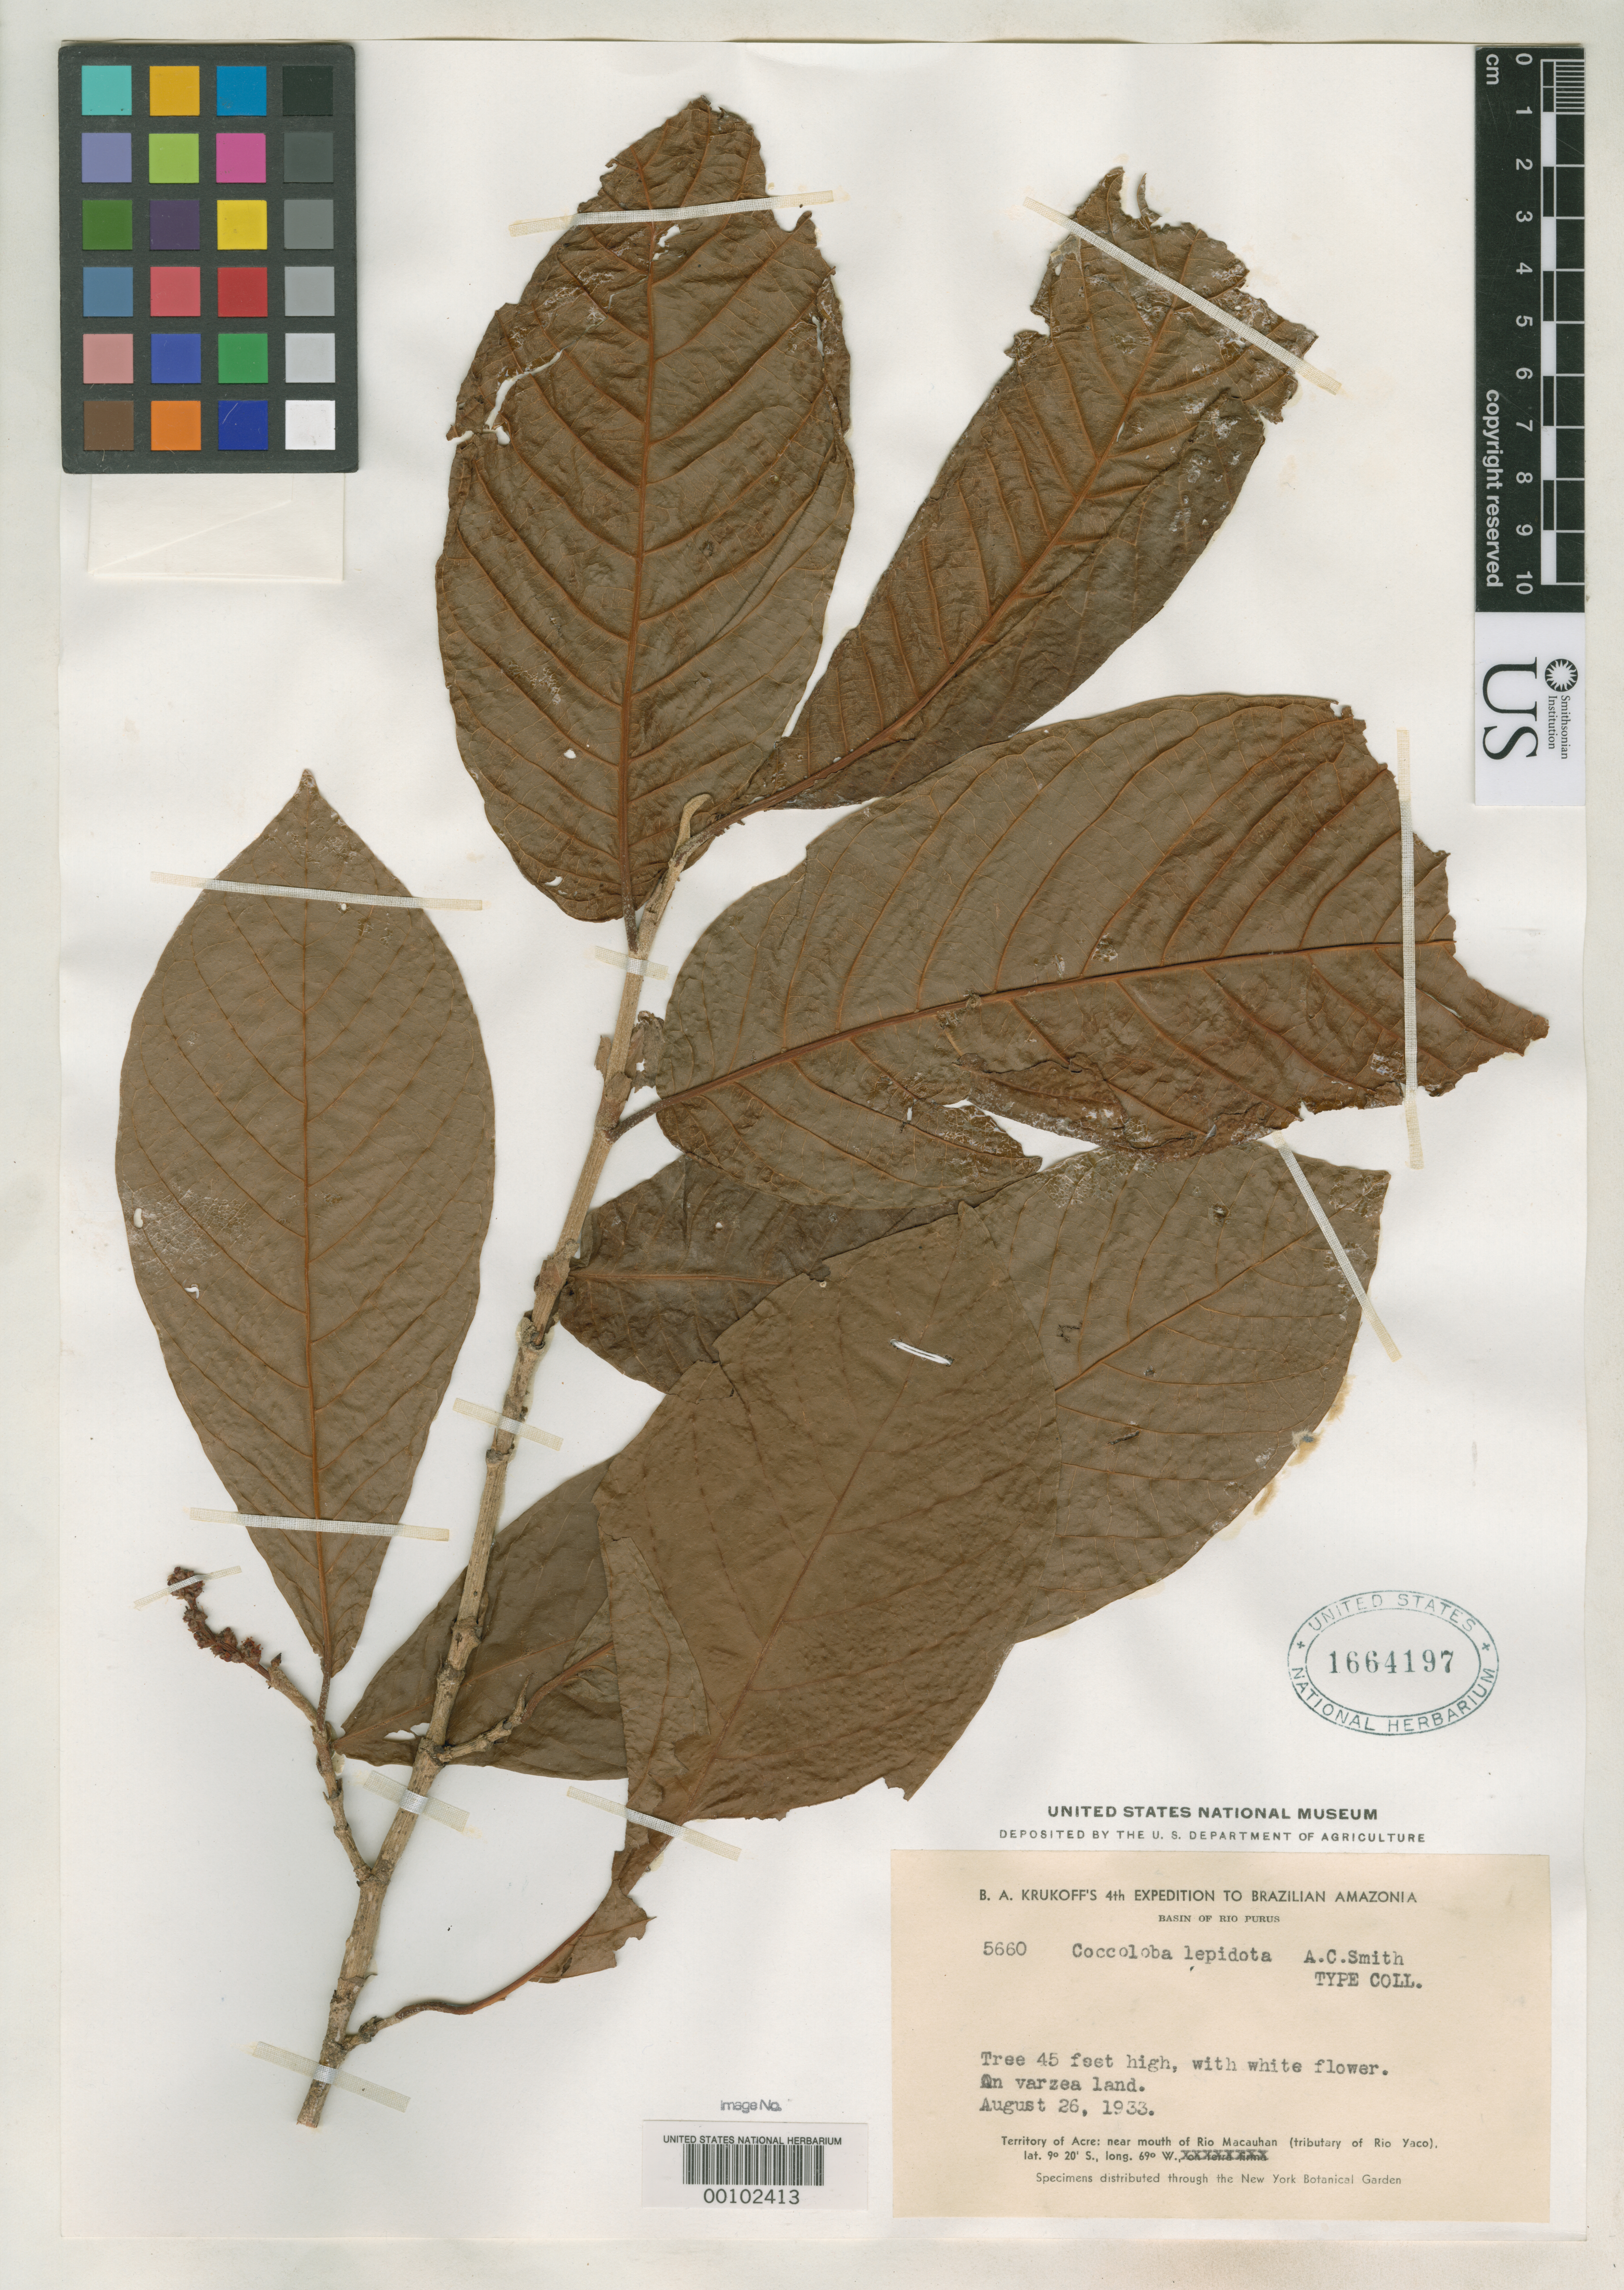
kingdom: Plantae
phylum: Tracheophyta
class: Magnoliopsida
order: Caryophyllales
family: Polygonaceae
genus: Coccoloba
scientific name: Coccoloba lepidota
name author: A.C. Sm.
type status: Isotype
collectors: B. A. Krukoff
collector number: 5660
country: Brazil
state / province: Acre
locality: Mouth of Rio Macauhan.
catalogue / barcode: US 1664197